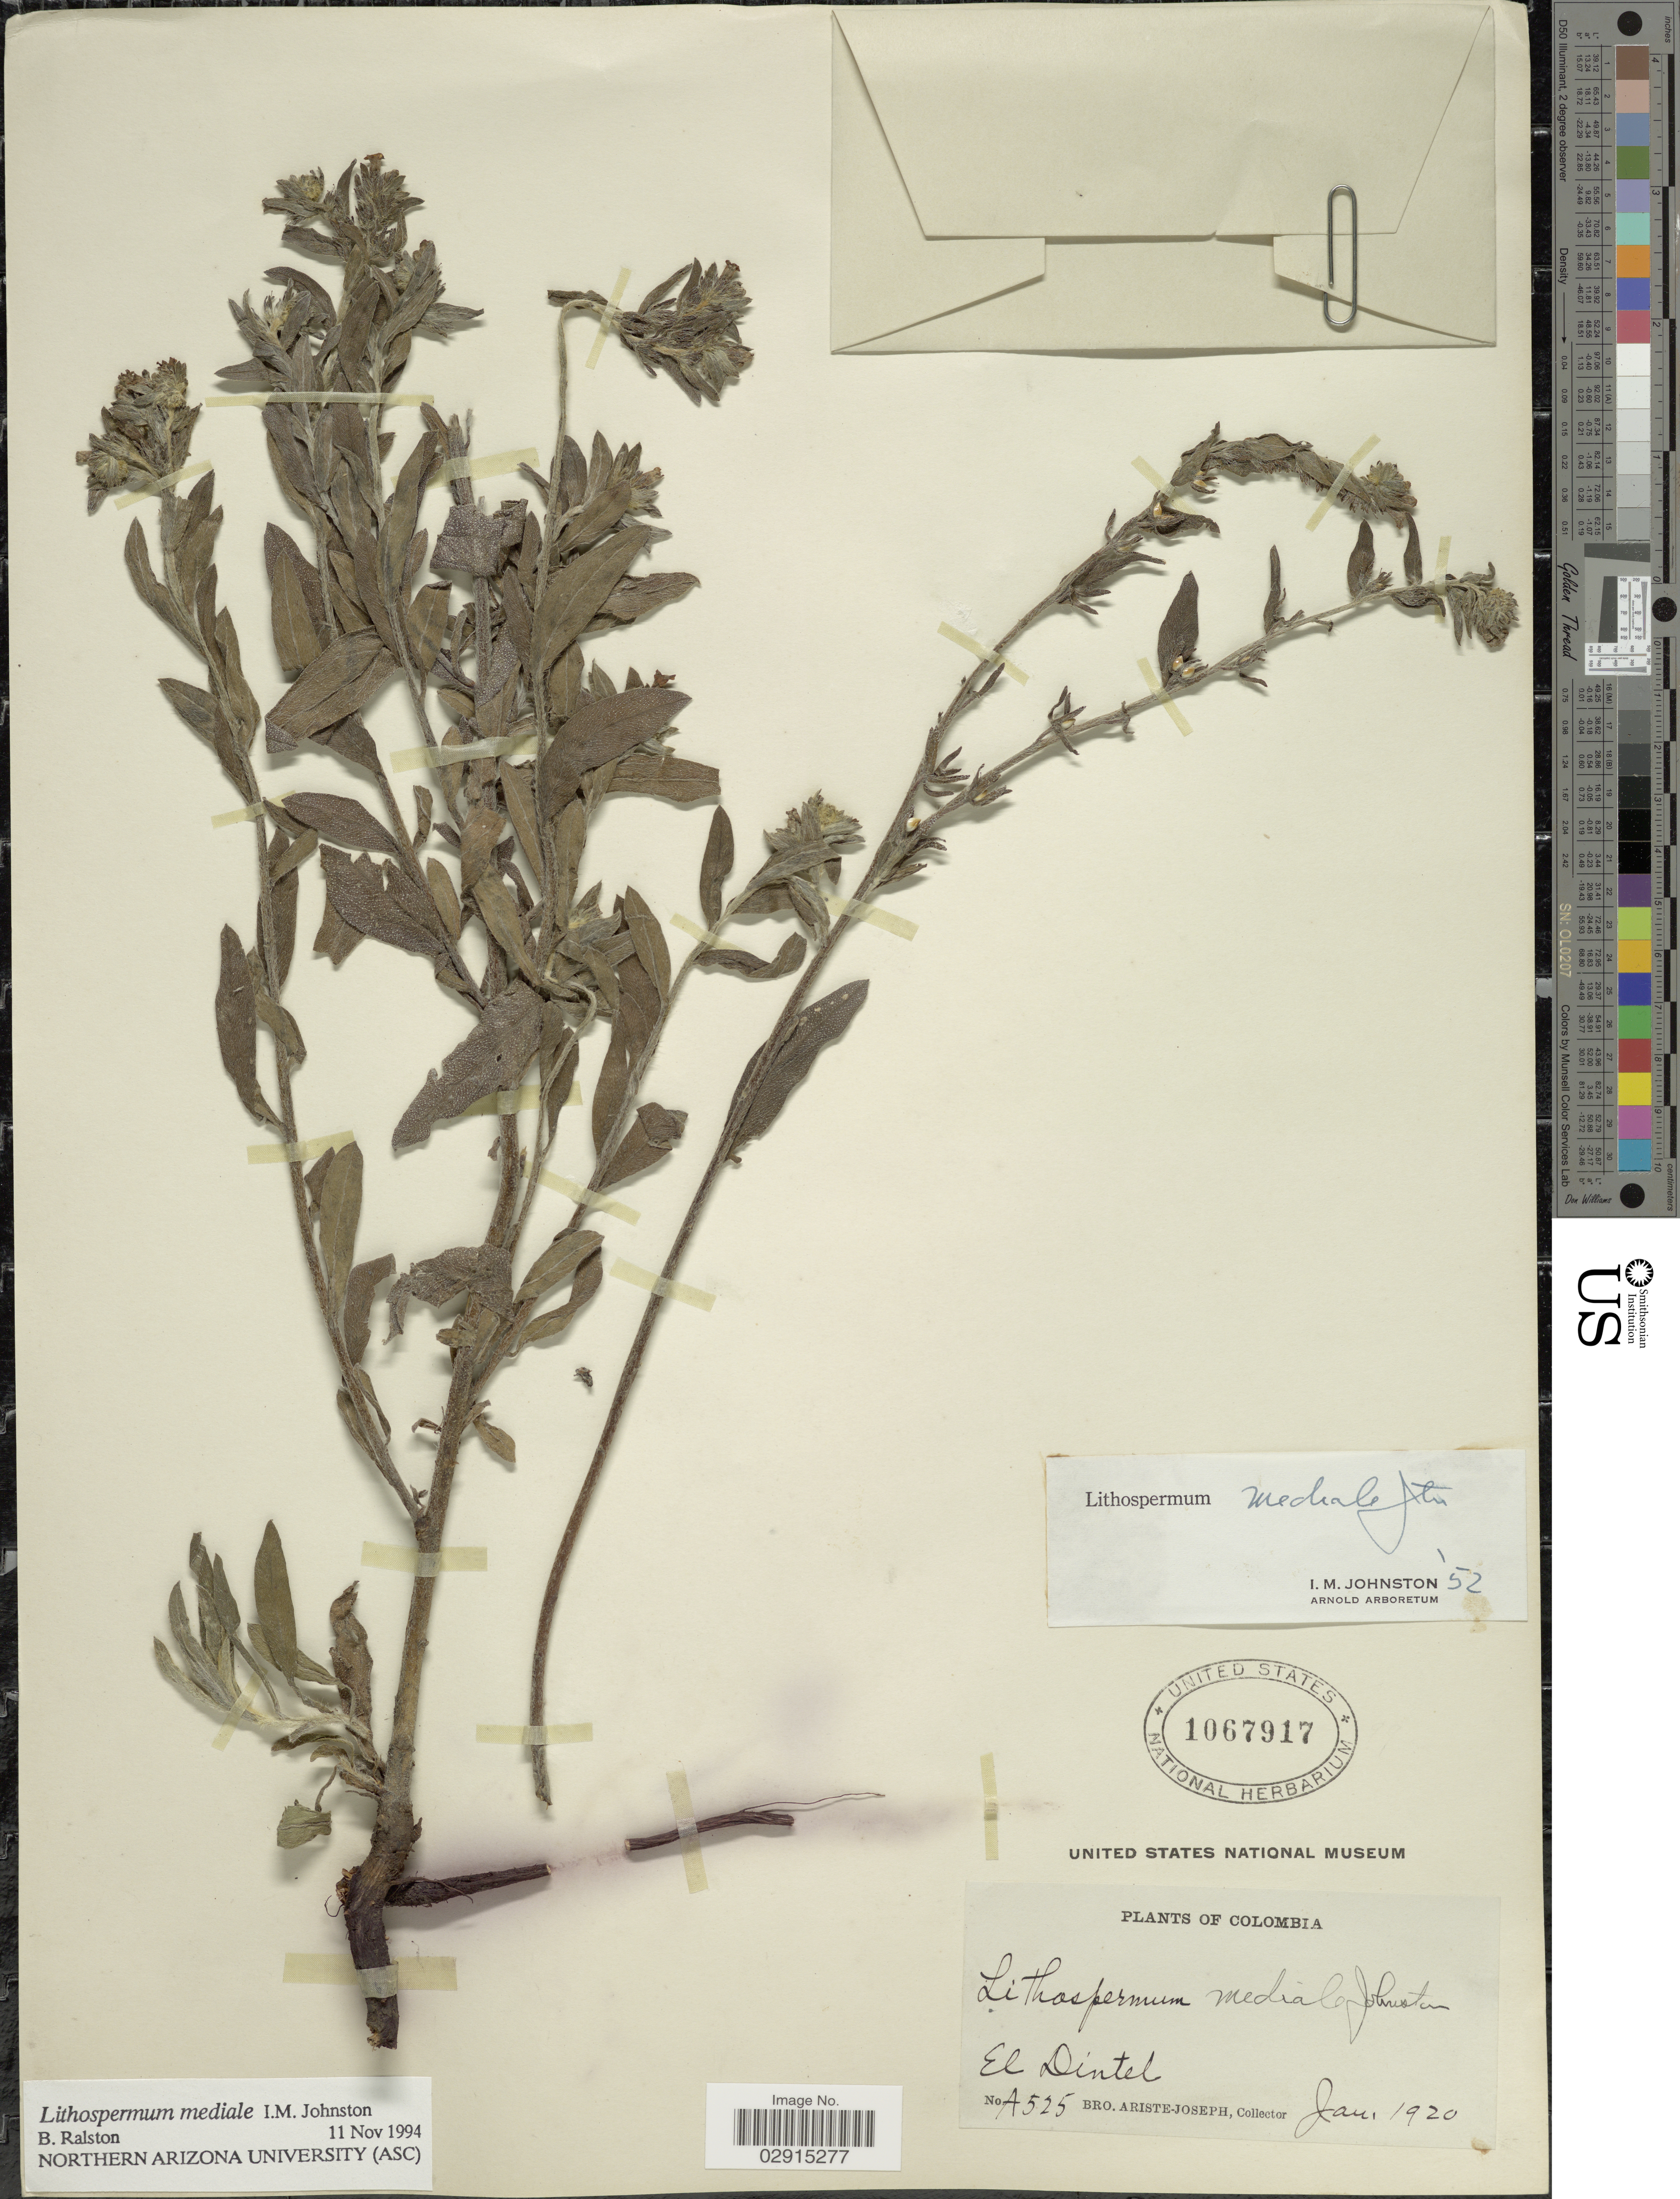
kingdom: Plantae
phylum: Tracheophyta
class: Magnoliopsida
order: Boraginales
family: Boraginaceae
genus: Lithospermum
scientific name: Lithospermum mediale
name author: I.M. Johnst.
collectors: Bro. Ariste-Joseph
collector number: A525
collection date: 1920-01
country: Colombia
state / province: Cundinamarca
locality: El Dintel.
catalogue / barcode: US 1067917